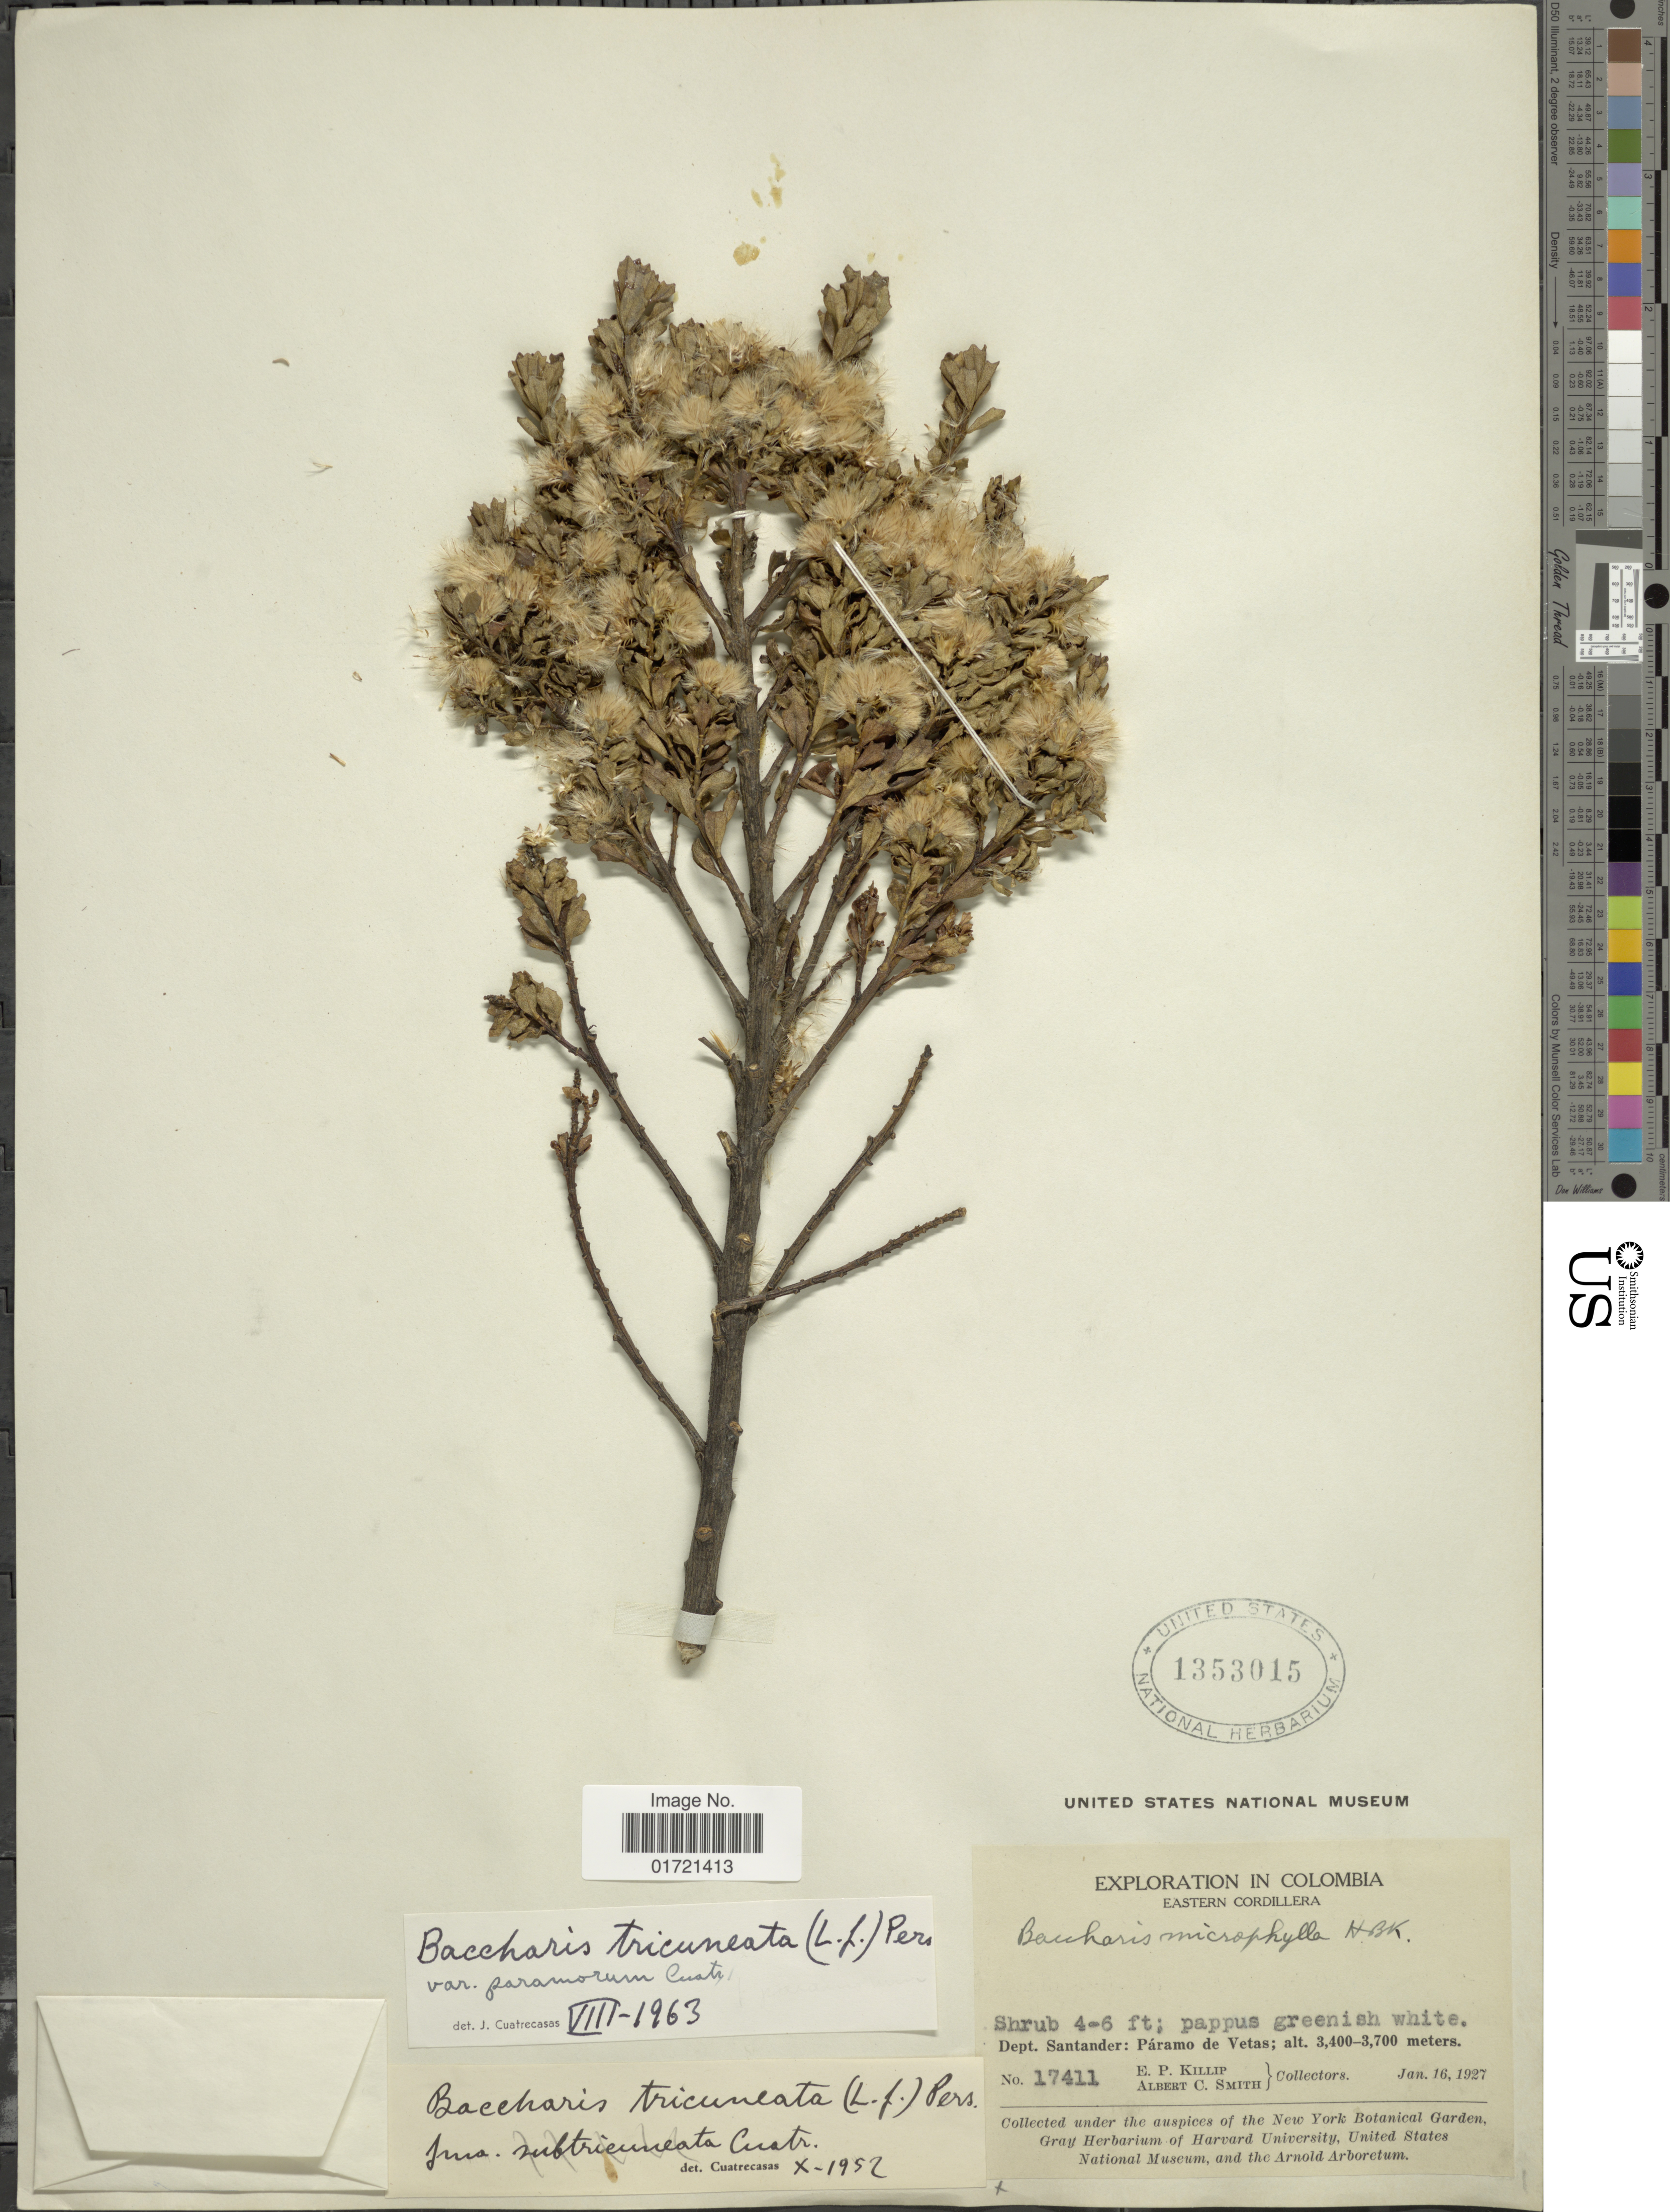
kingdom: Plantae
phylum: Tracheophyta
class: Magnoliopsida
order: Asterales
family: Asteraceae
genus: Baccharis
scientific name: Baccharis tricuneata var. paramorum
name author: Cuatrec.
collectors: E. P. Killip & A. C. Smith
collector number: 17411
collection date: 1927-01-16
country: Colombia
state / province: Santander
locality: Eastern Cordillera. Dept. Santander: Páramo de Vetas.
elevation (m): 3400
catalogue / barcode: US 1353015